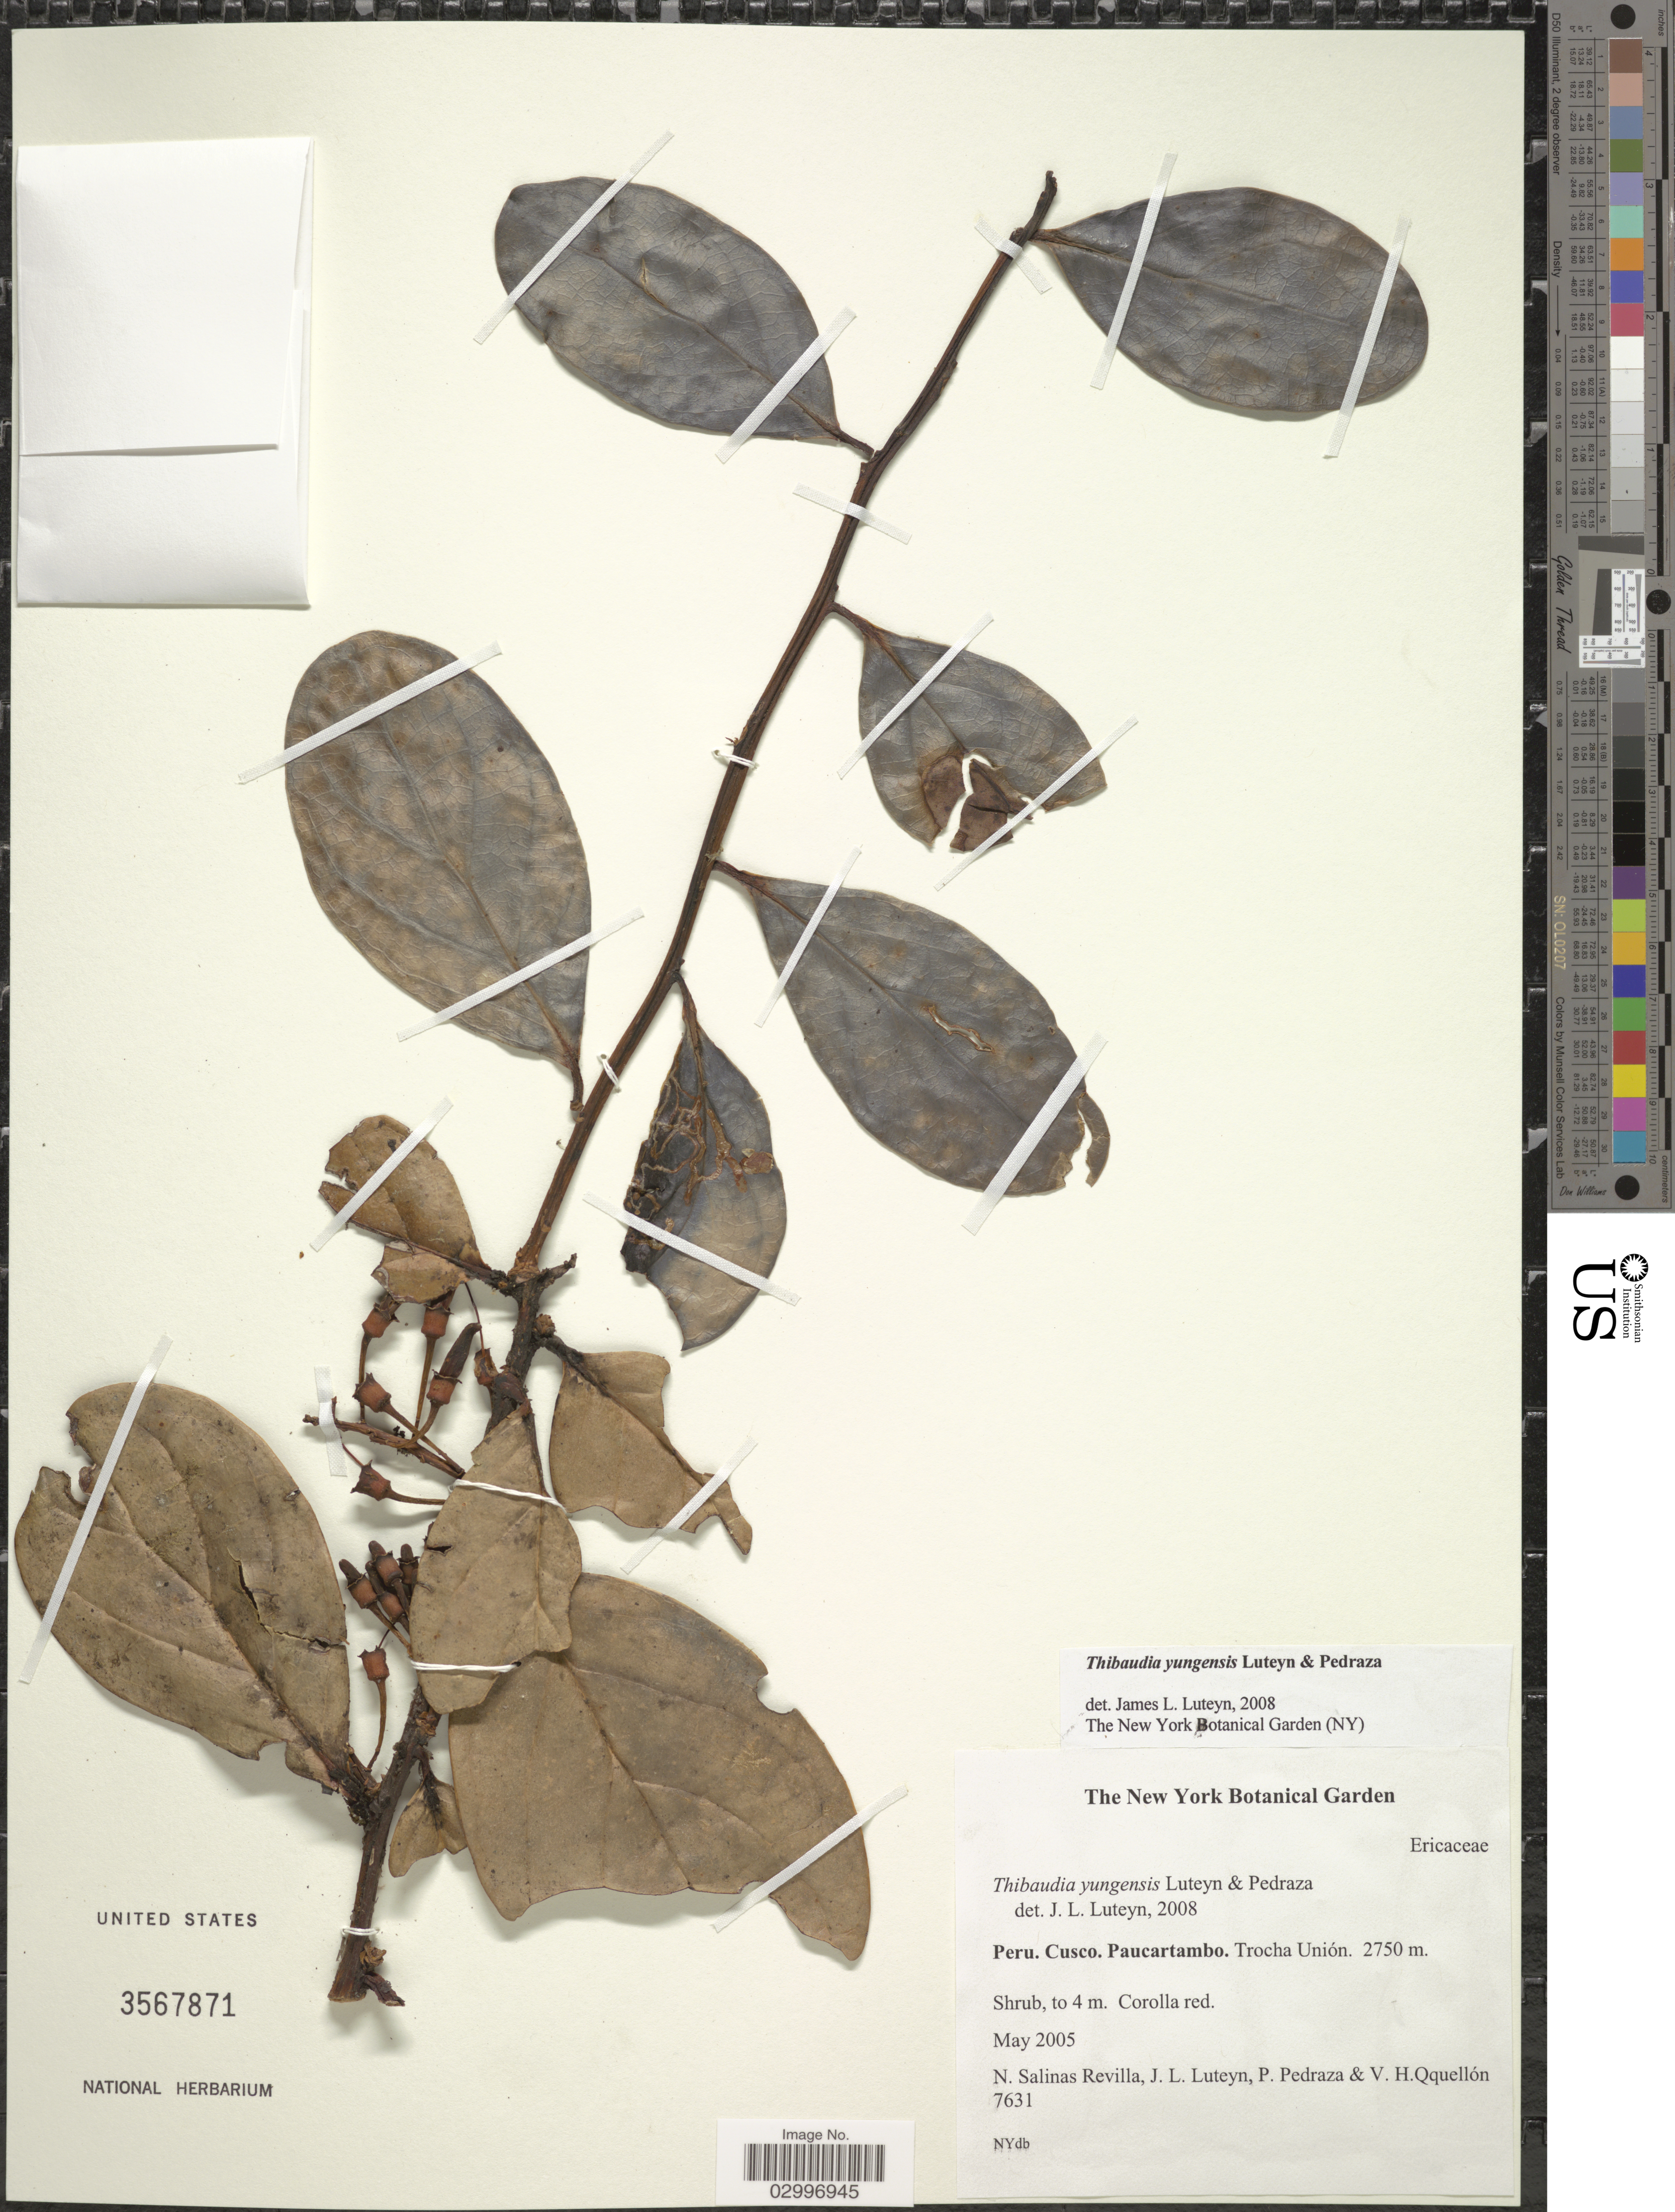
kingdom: Plantae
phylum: Tracheophyta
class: Magnoliopsida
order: Ericales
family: Ericaceae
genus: Thibaudia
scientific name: Thibaudia yungensis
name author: Luteyn & Pedraza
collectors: N. Salinas R., J. Luteyn, P. Pedraza & V. Qquellón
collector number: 7631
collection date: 2005-05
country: Peru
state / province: Cusco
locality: Paucartambo. Trocha Unión.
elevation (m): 2750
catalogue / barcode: US 3567871